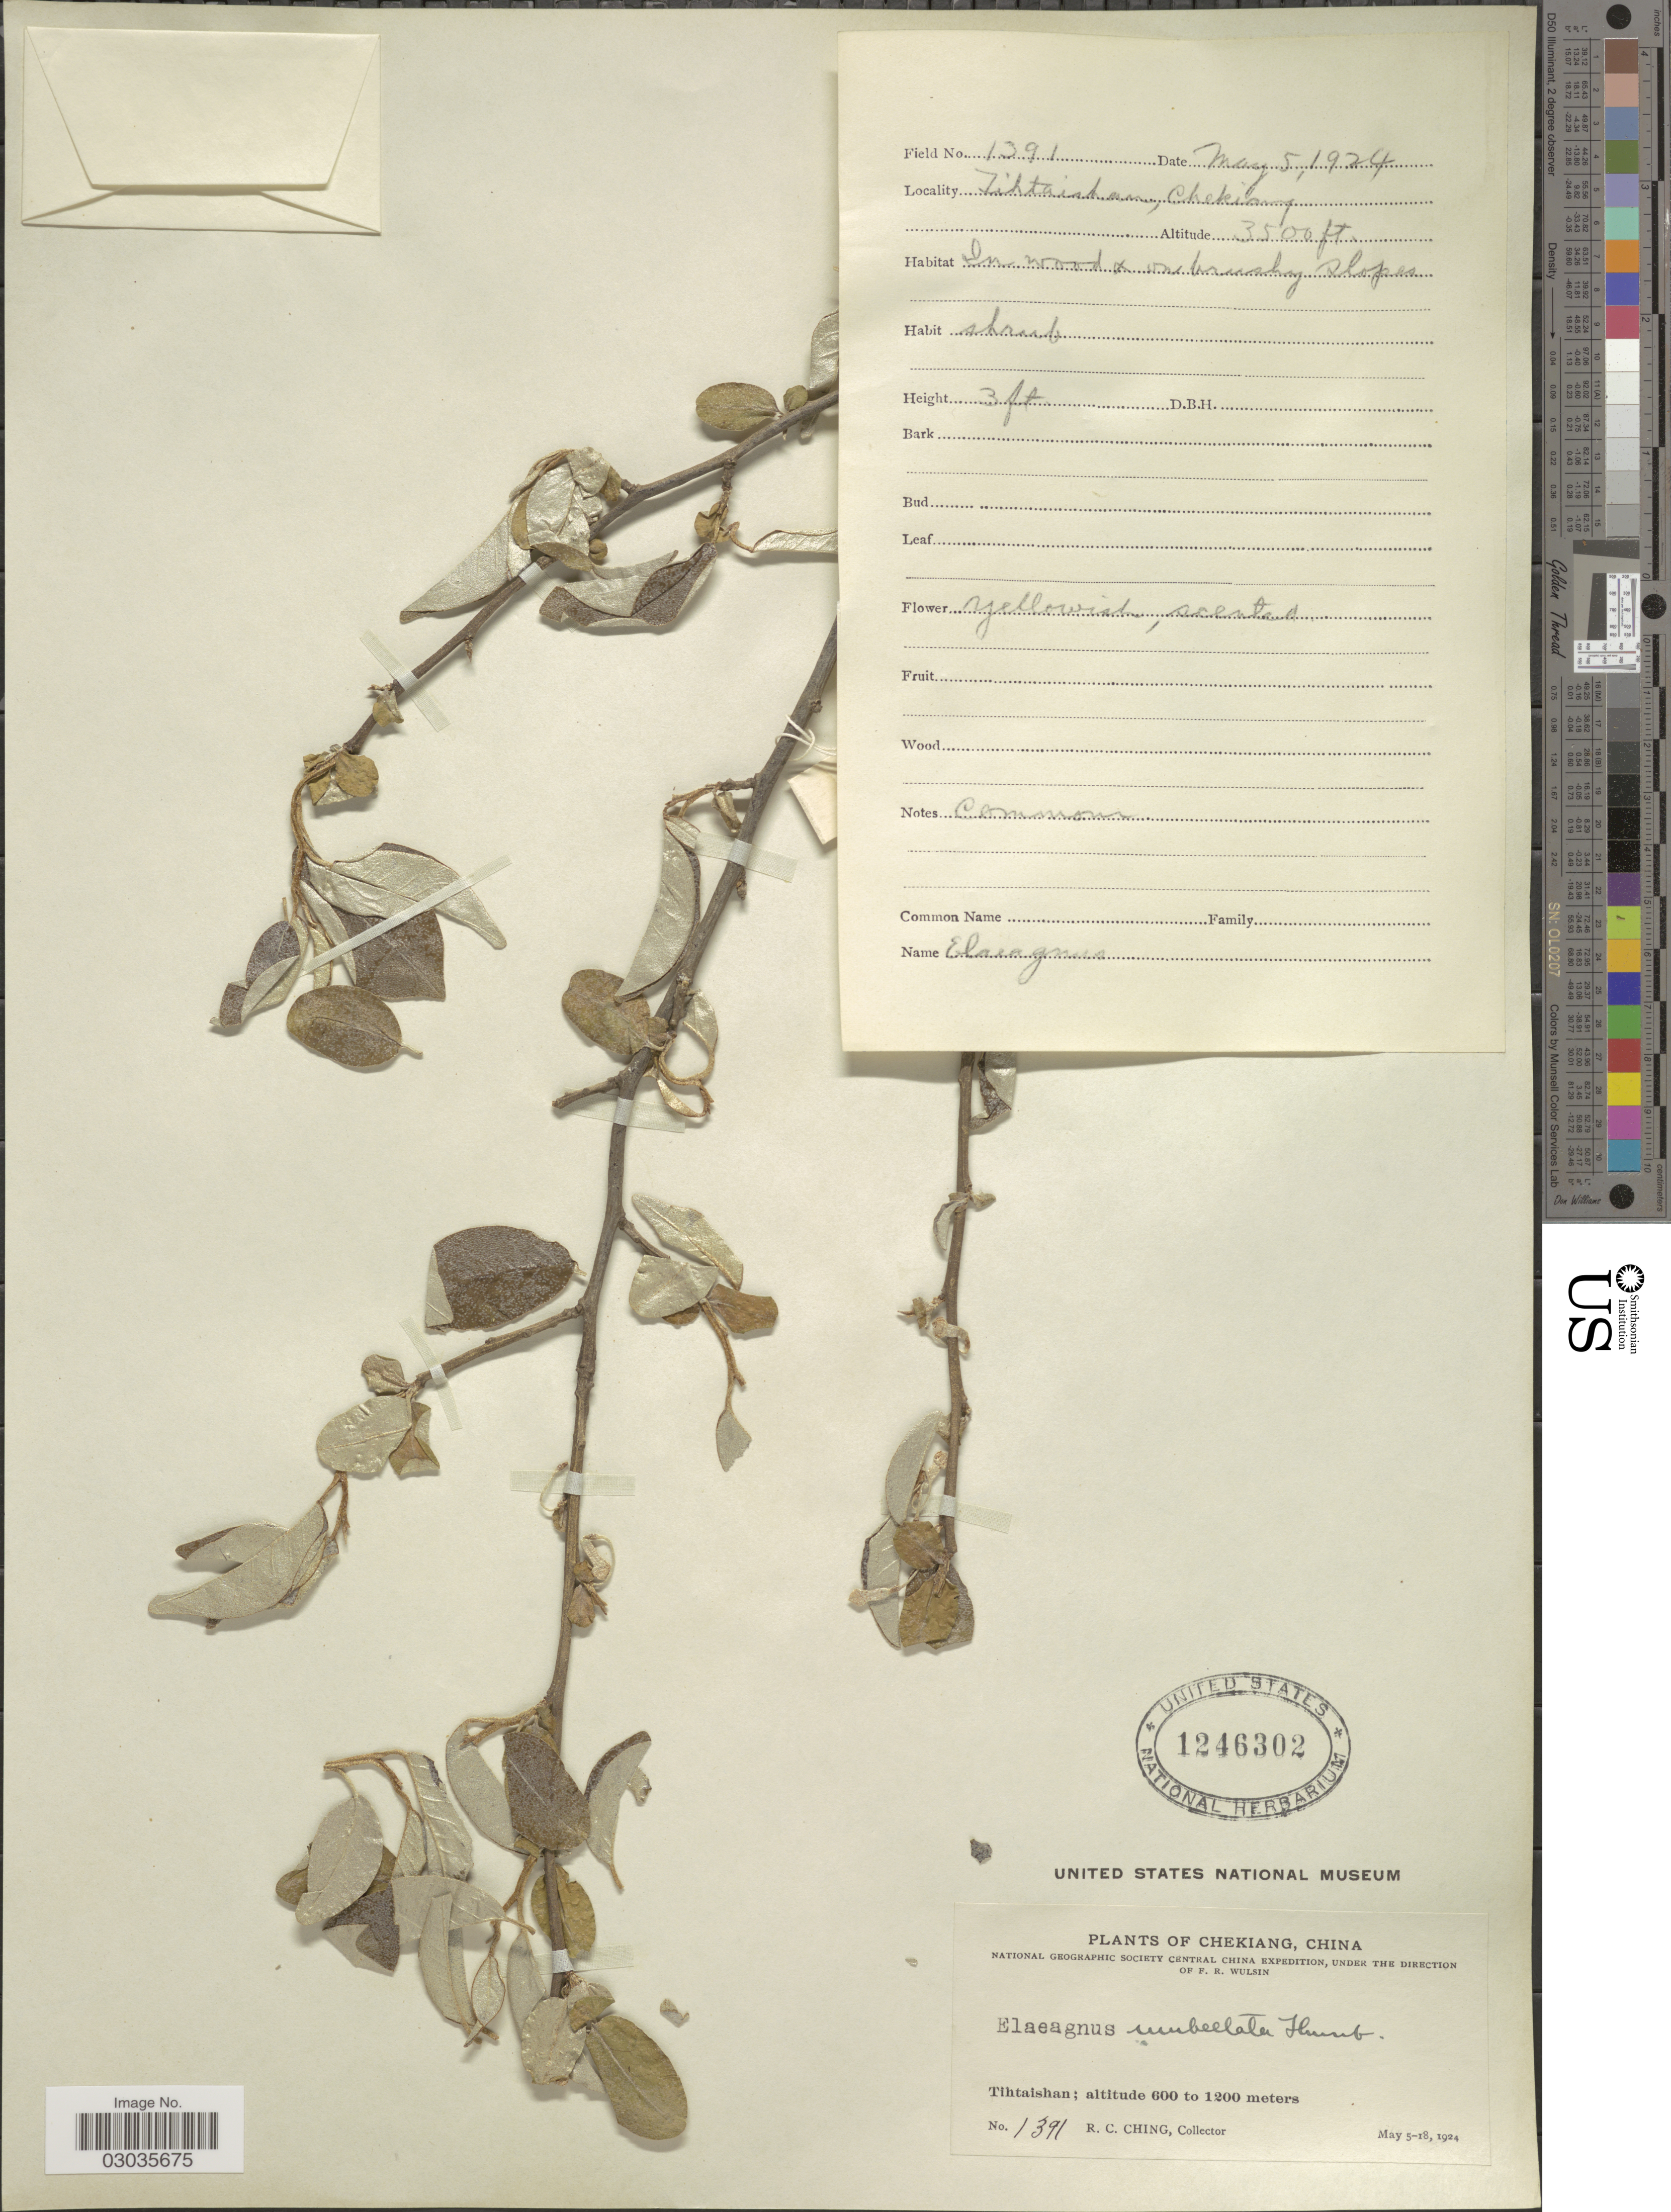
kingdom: Plantae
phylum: Tracheophyta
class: Magnoliopsida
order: Rosales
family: Elaeagnaceae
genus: Elaeagnus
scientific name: Elaeagnus umbellata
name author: Thunb.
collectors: R. C. Ching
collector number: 1391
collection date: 1924-05-05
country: China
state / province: Zhejiang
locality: Chekiang. Tihtaishan.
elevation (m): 1067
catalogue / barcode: US 1246302